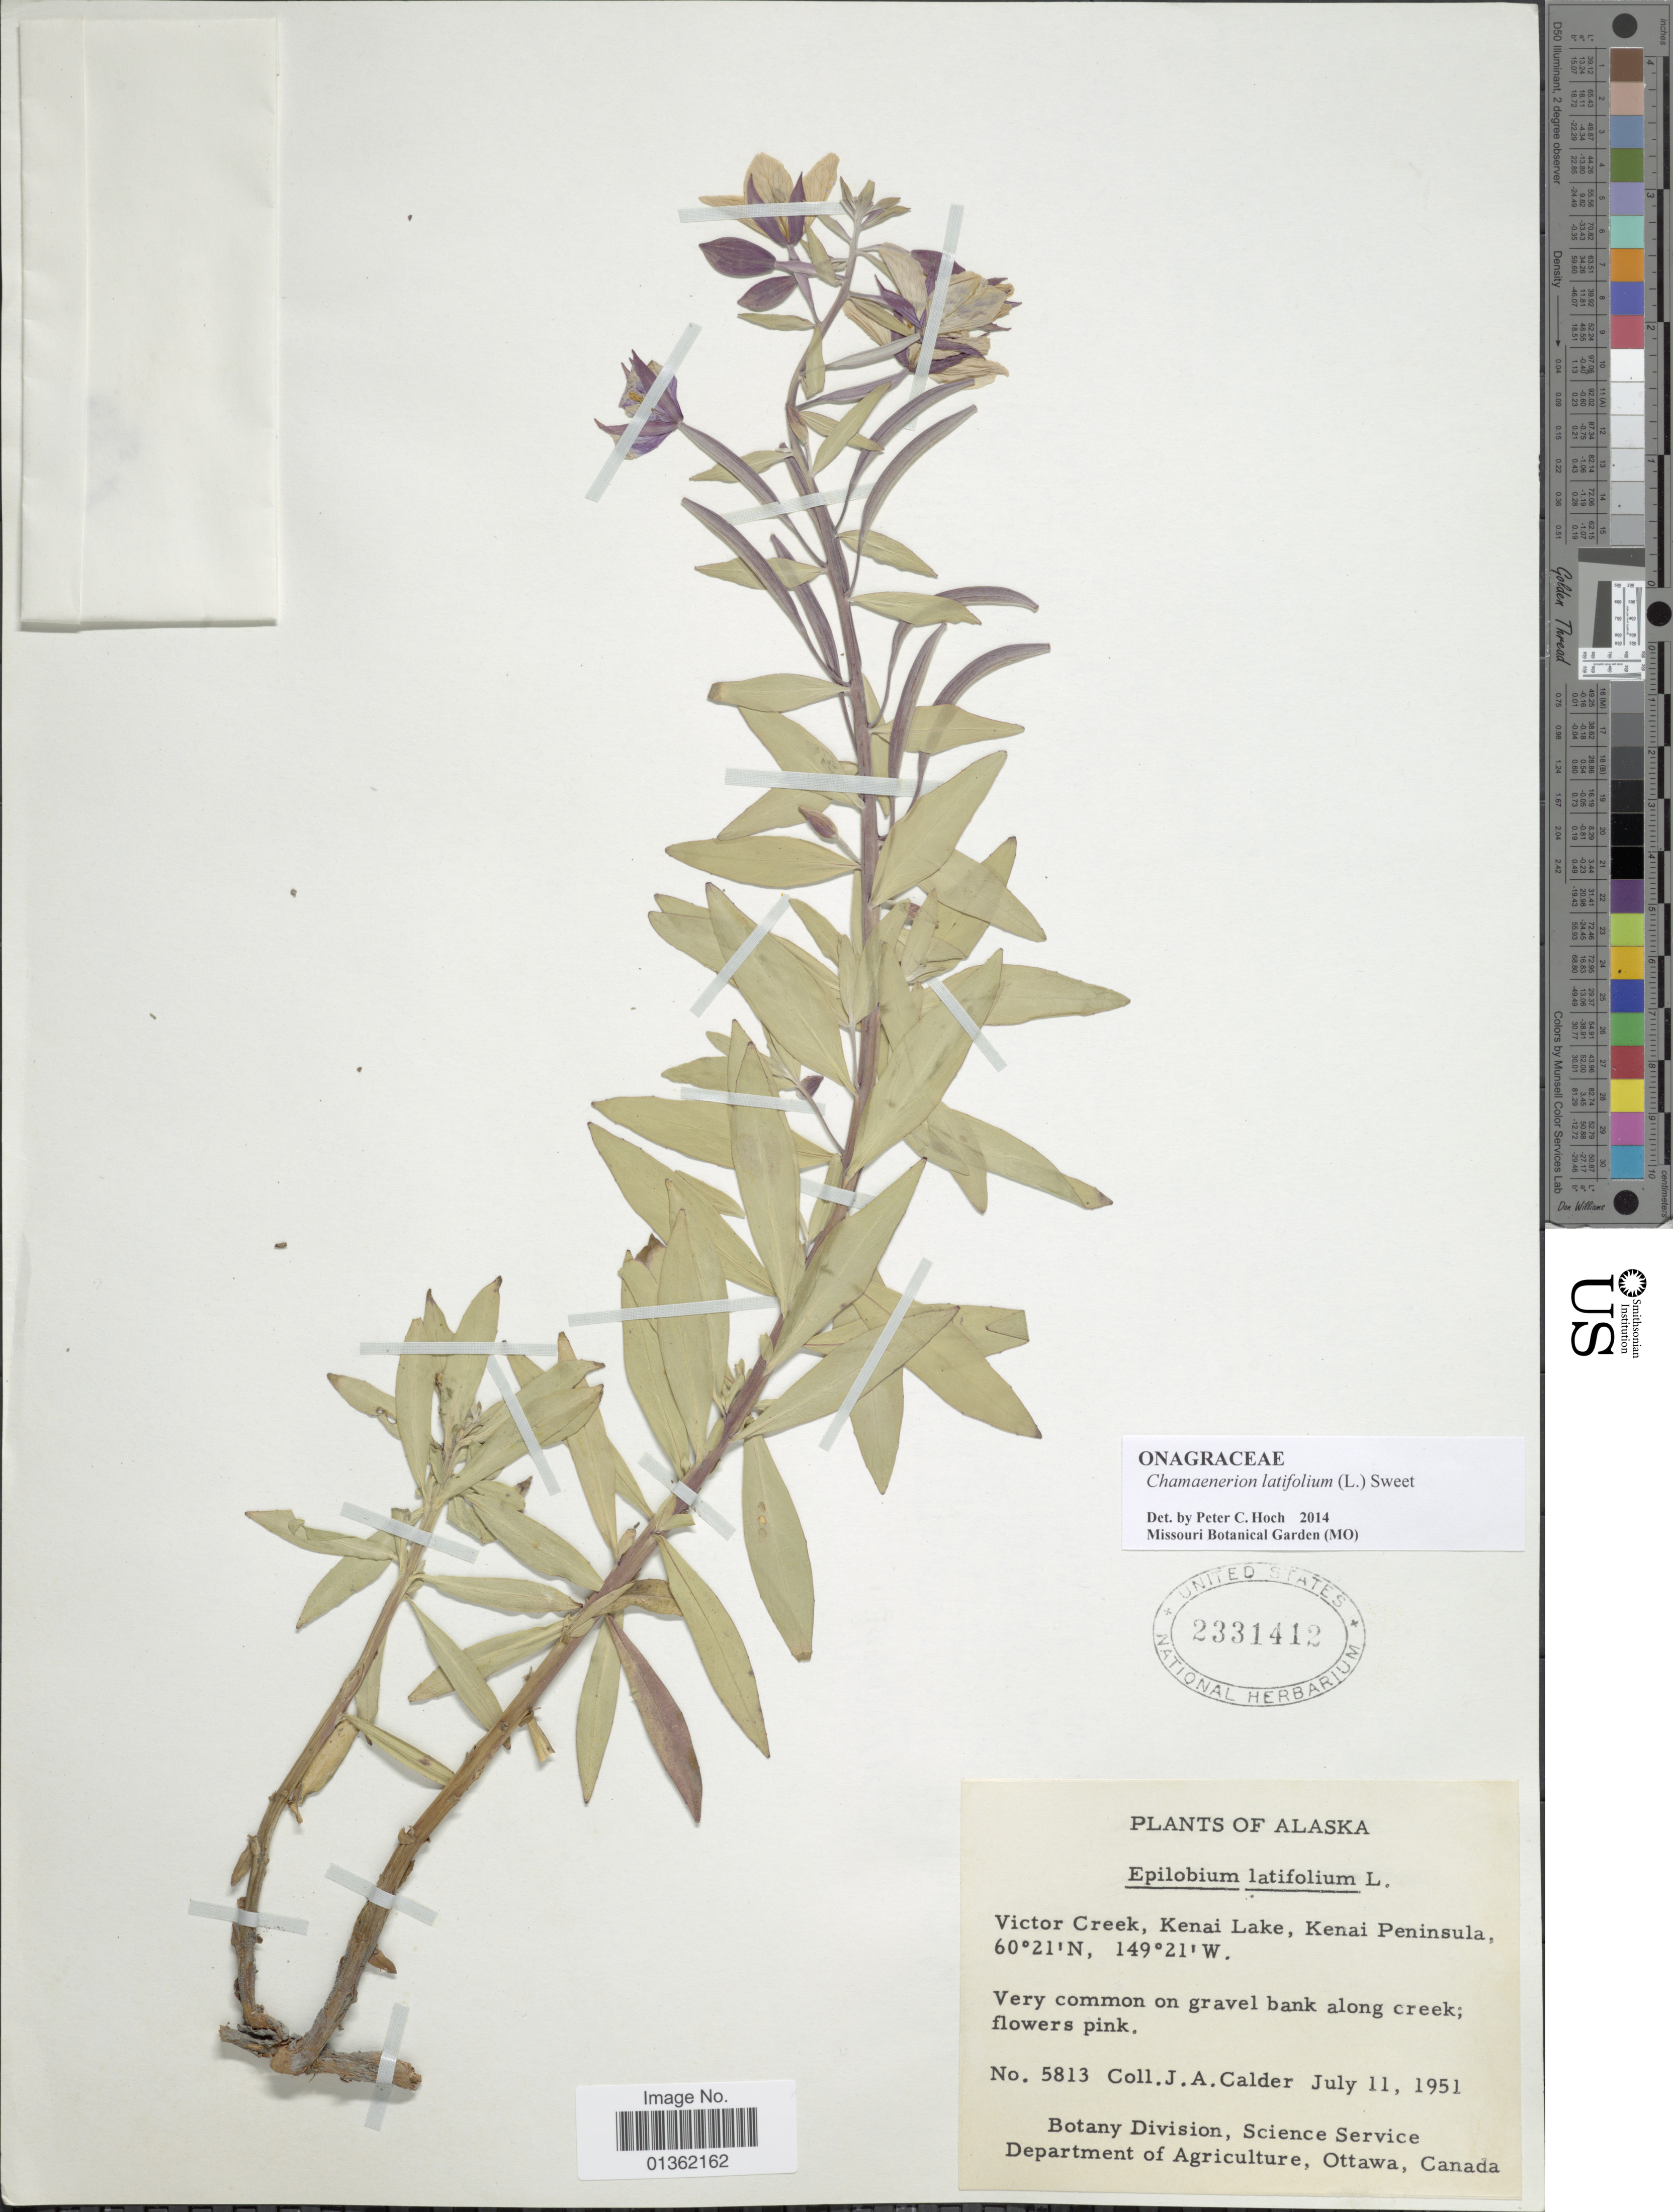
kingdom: Plantae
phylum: Tracheophyta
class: Magnoliopsida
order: Myrtales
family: Onagraceae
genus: Chamaenerion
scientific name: Chamaenerion latifolium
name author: (L.) Th. Fr. & Lange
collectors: J. A. Calder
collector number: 5813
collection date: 1951-07-11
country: United States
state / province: Alaska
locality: Victor Creek, Kenai Lake, Kenai Peninsula.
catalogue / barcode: US 2331412